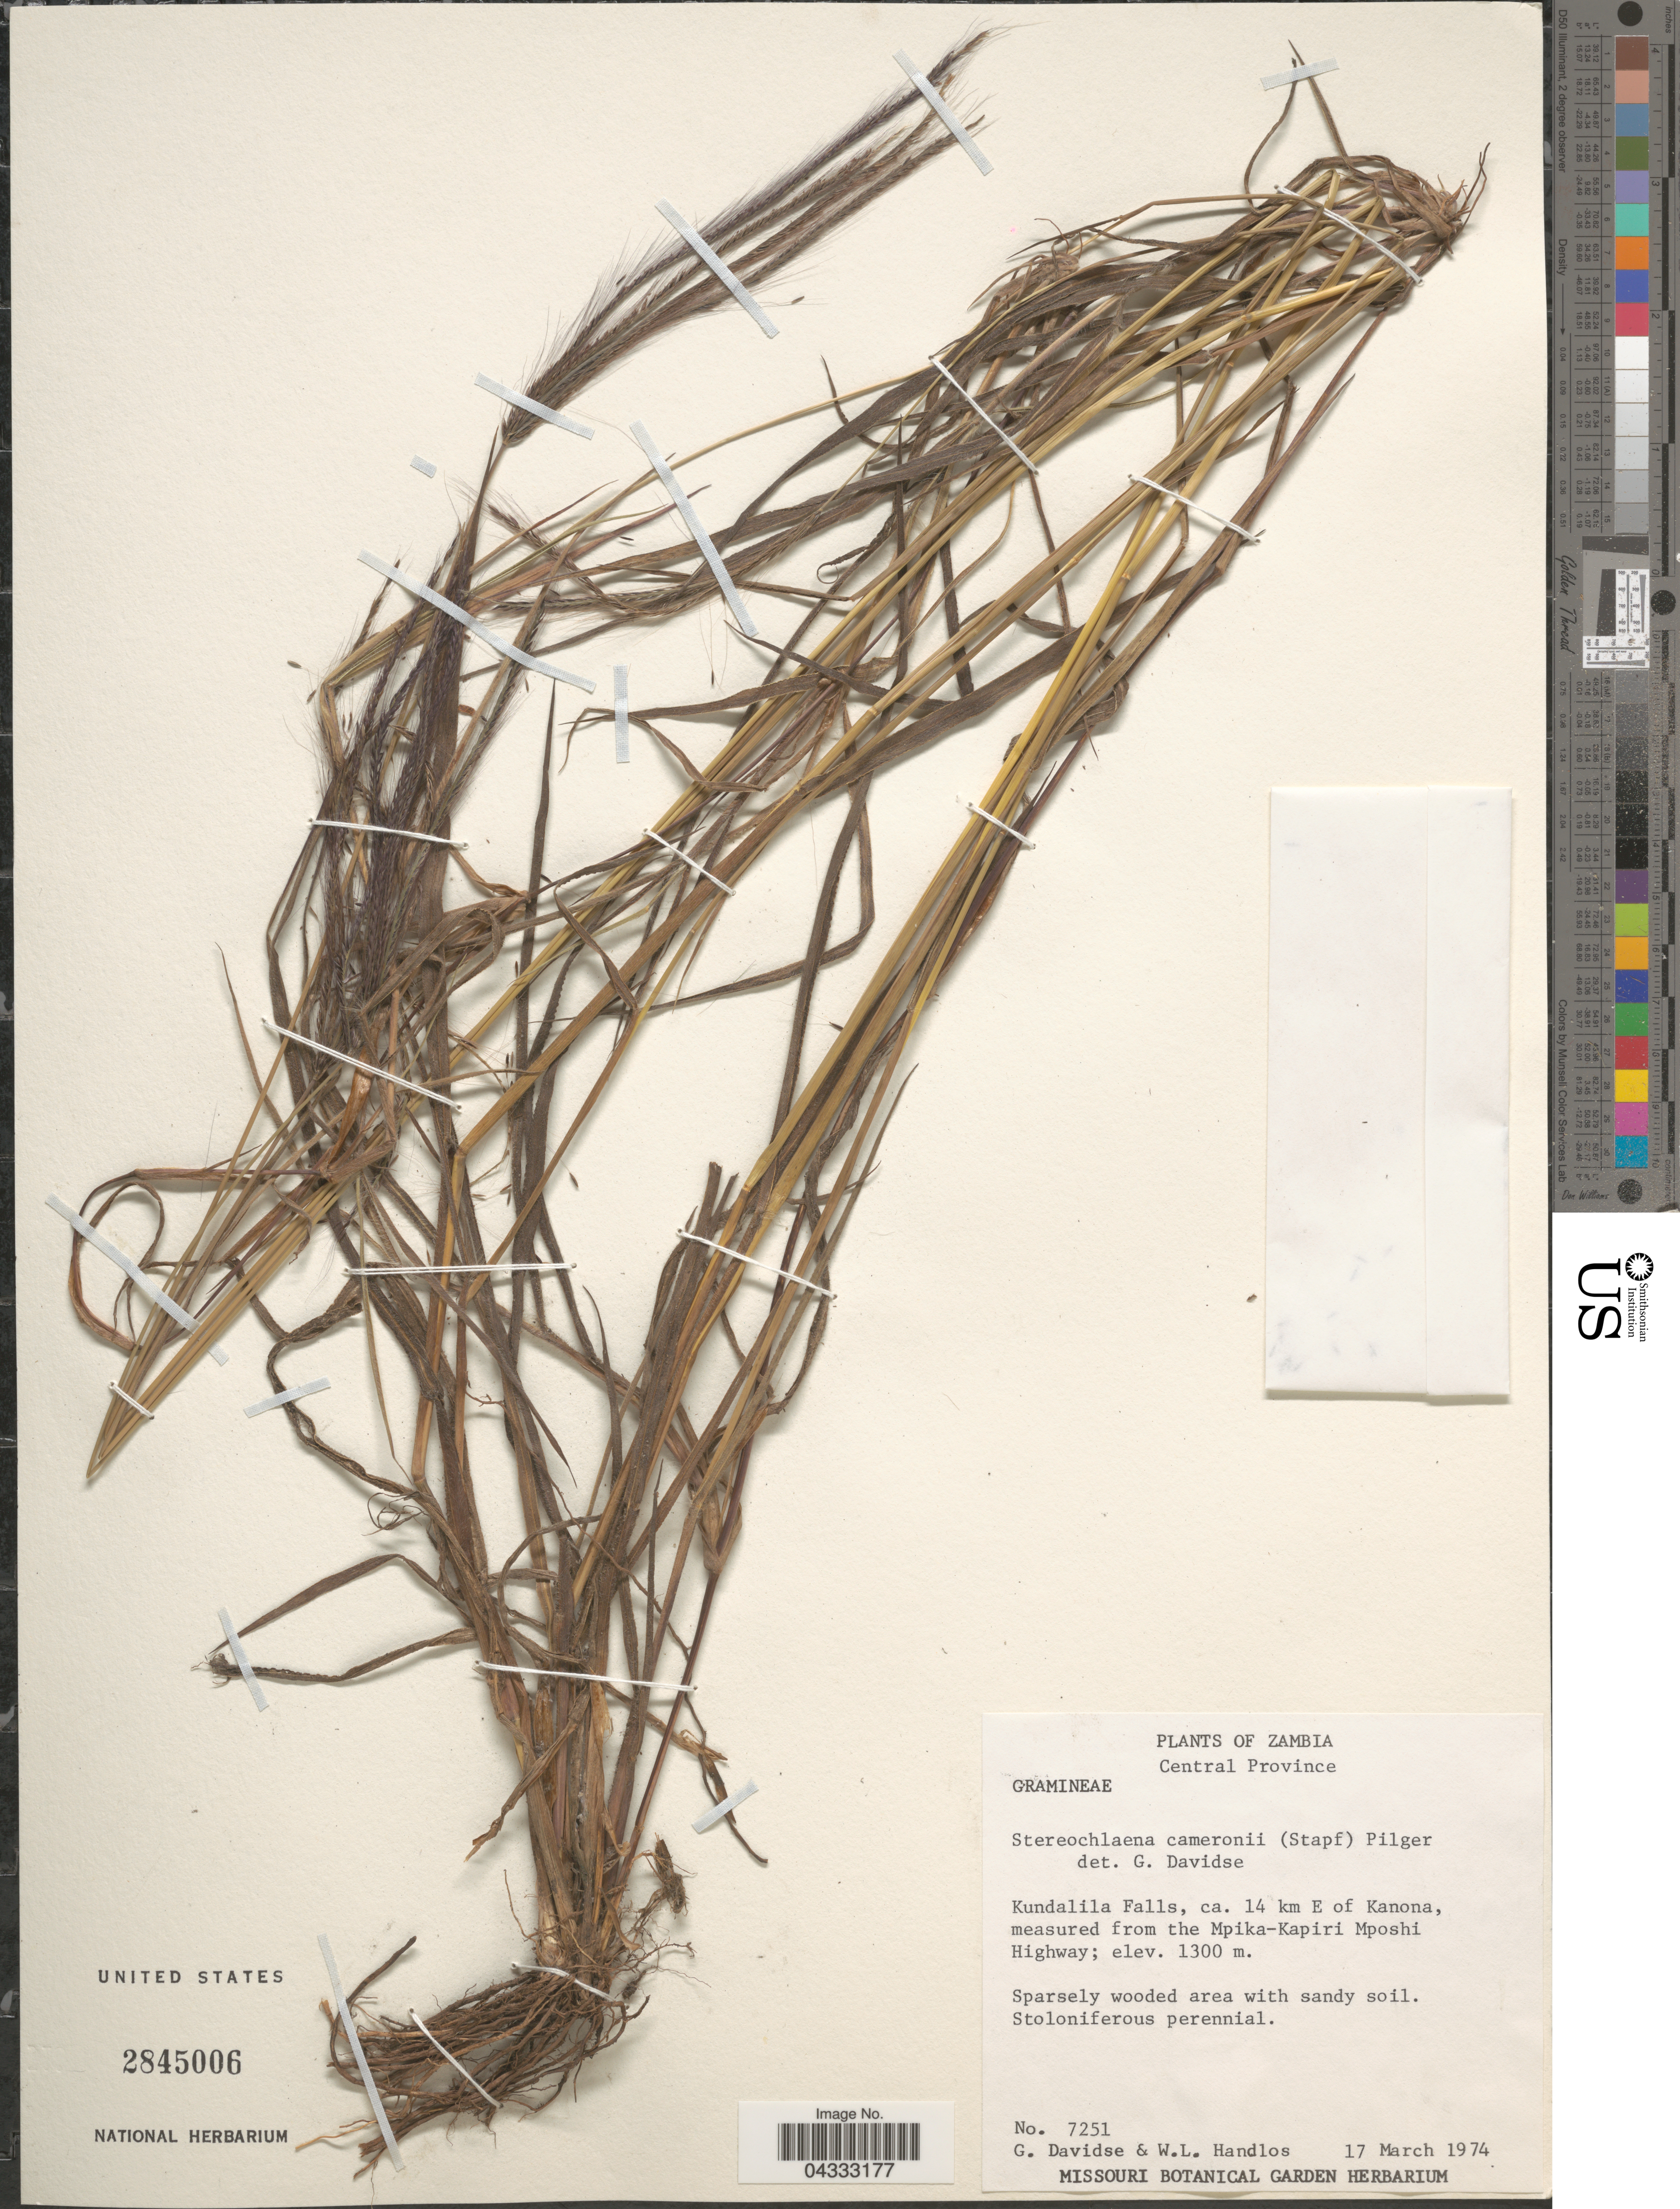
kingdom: Plantae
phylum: Tracheophyta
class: Liliopsida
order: Poales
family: Poaceae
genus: Stereochlaena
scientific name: Stereochlaena cameronii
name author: (Stapf) Pilg.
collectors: G. Davidse & W. L. Handlos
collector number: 7251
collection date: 1974-03-17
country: Zambia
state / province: Central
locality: Kundalila Falls, ca. 14 km E of Kanona, measured from the Mpika-Kapiri Mposhi Highway.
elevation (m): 1300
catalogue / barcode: US 2845006